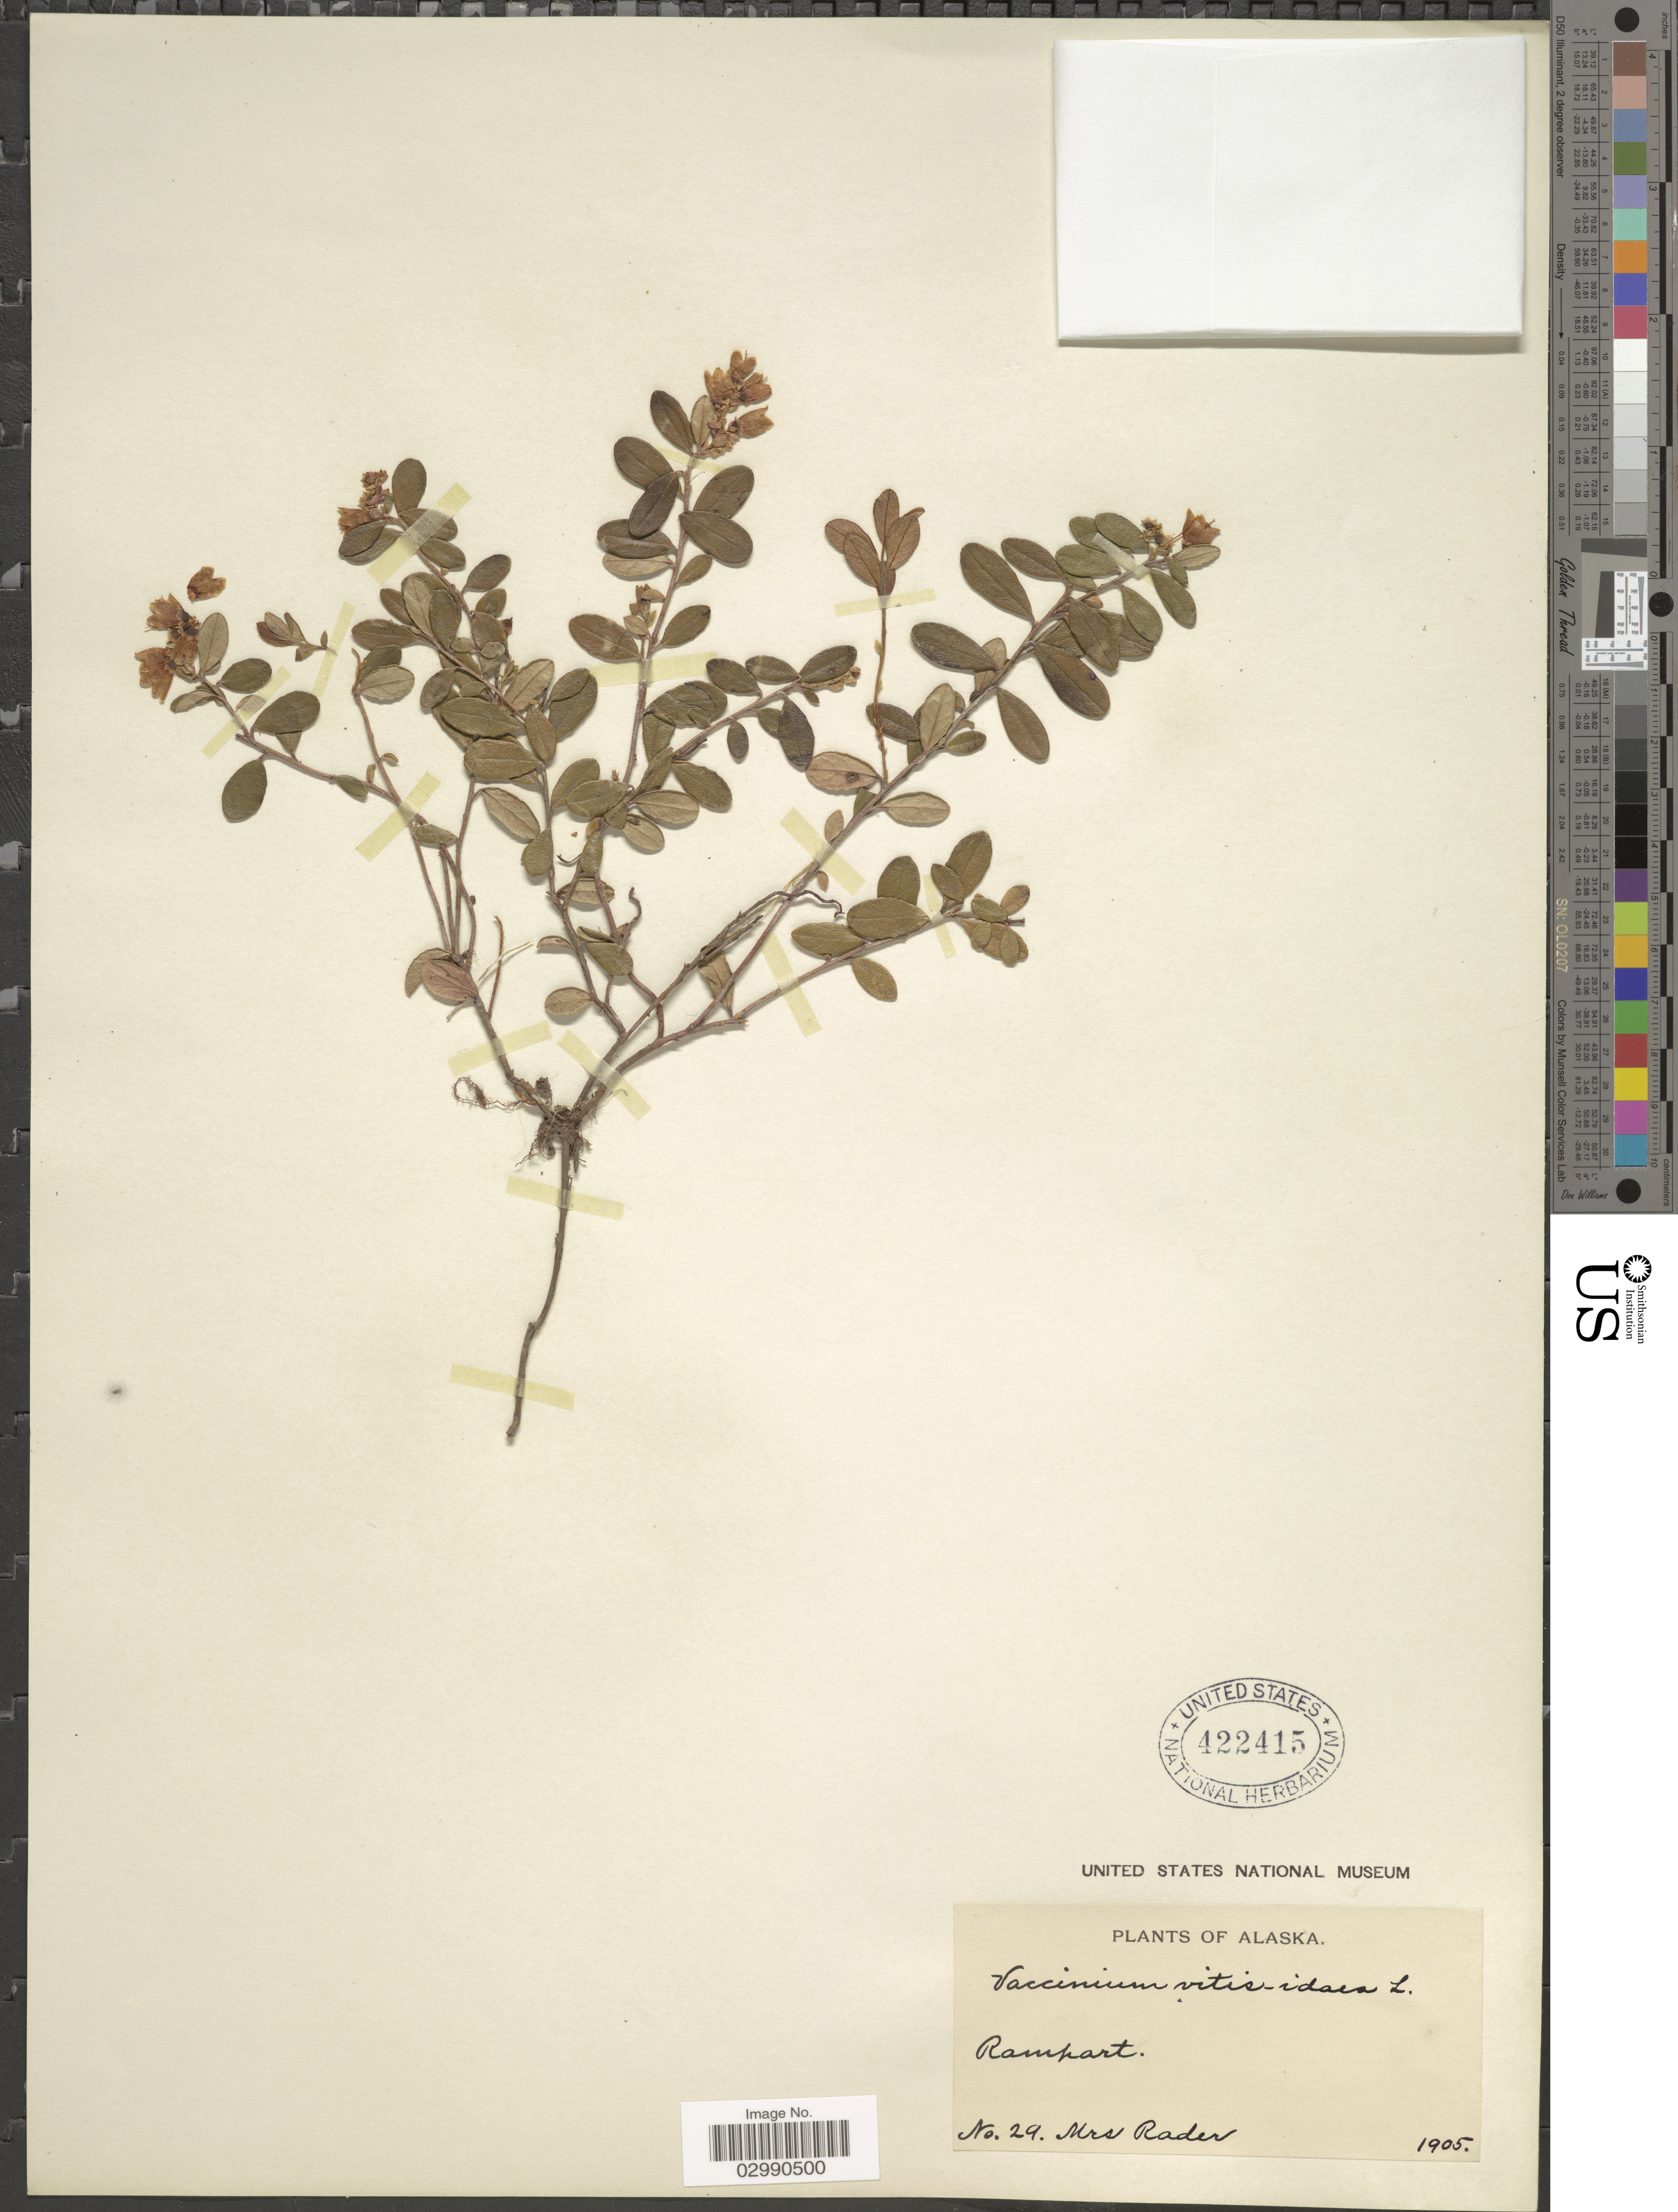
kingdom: Plantae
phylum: Tracheophyta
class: Magnoliopsida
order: Ericales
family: Ericaceae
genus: Vaccinium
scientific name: Vaccinium vitis-idaea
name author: L.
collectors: Mrs. Rader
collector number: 29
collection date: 1905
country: United States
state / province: Alaska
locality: Rampart.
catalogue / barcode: US 422415